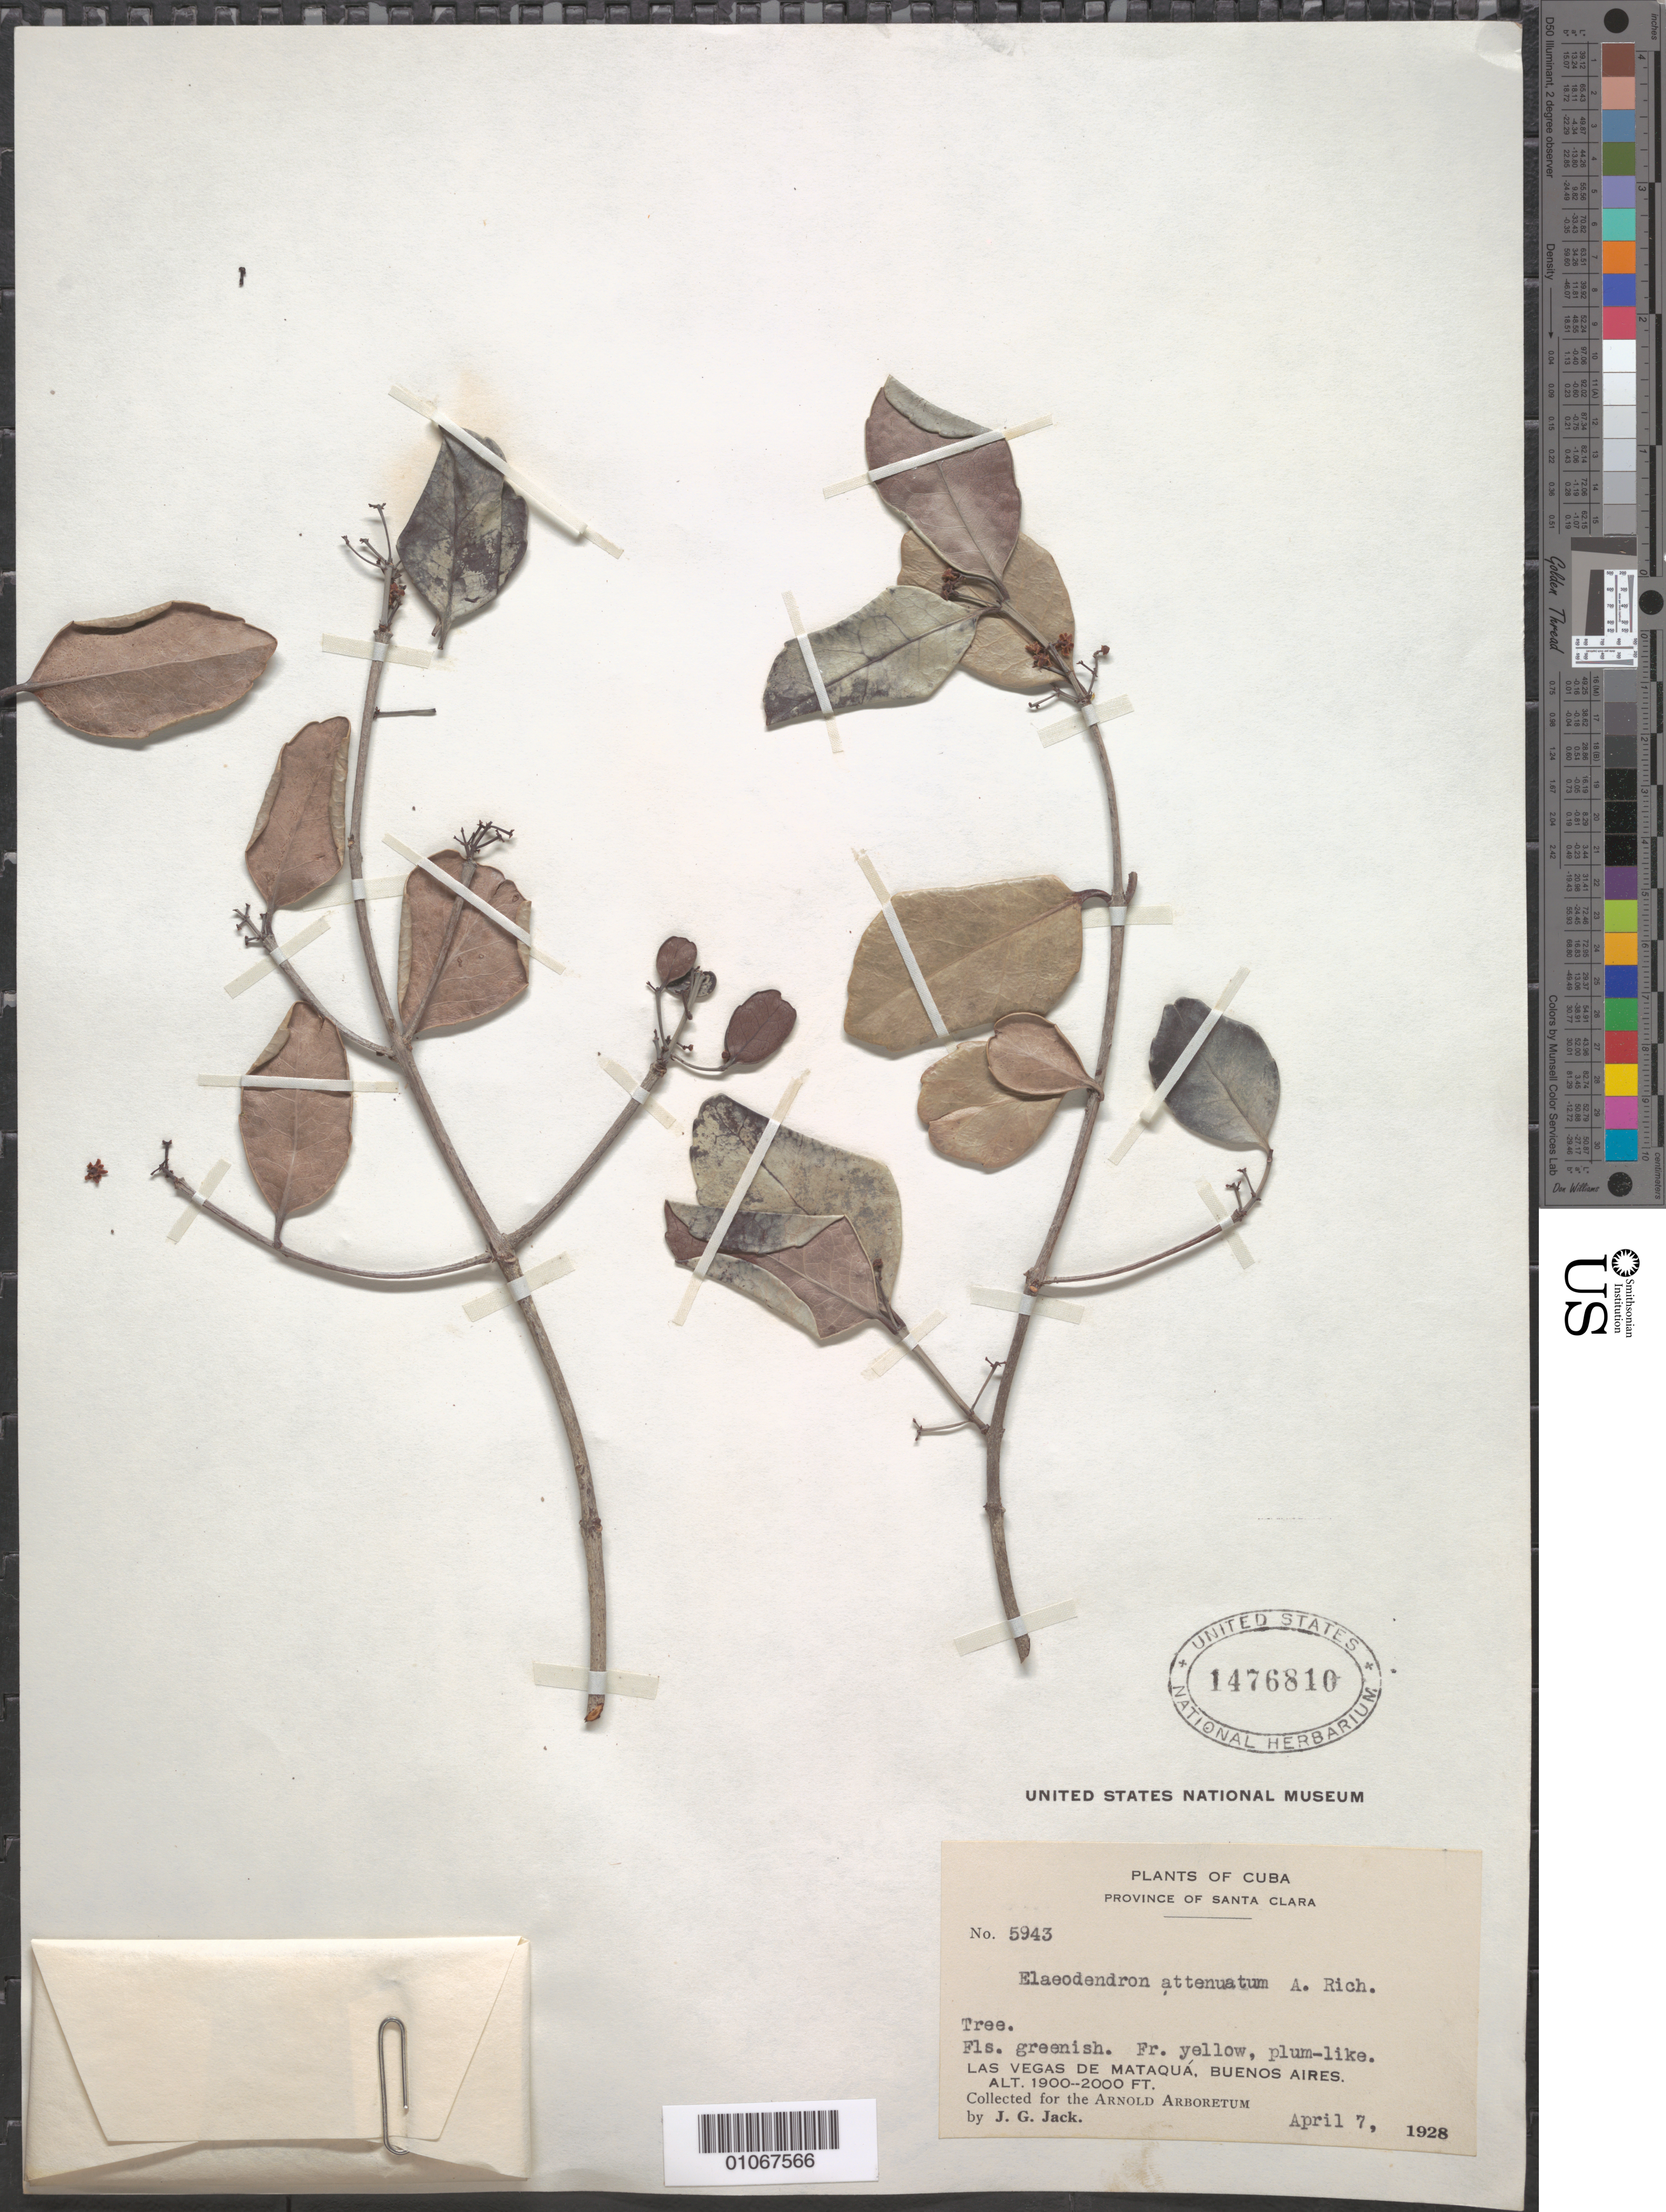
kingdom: Plantae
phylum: Tracheophyta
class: Magnoliopsida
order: Celastrales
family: Celastraceae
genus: Elaeodendron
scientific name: Elaeodendron attenuatum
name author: A. Rich.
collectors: J. G. Jack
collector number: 5943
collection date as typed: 07 Apr 1928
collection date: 1928-04-07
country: Cuba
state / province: Villa Clara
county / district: Santa Clara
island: Cuba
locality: Las Vegas de Mataqua, Buenos Aires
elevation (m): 579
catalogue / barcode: US 1476810